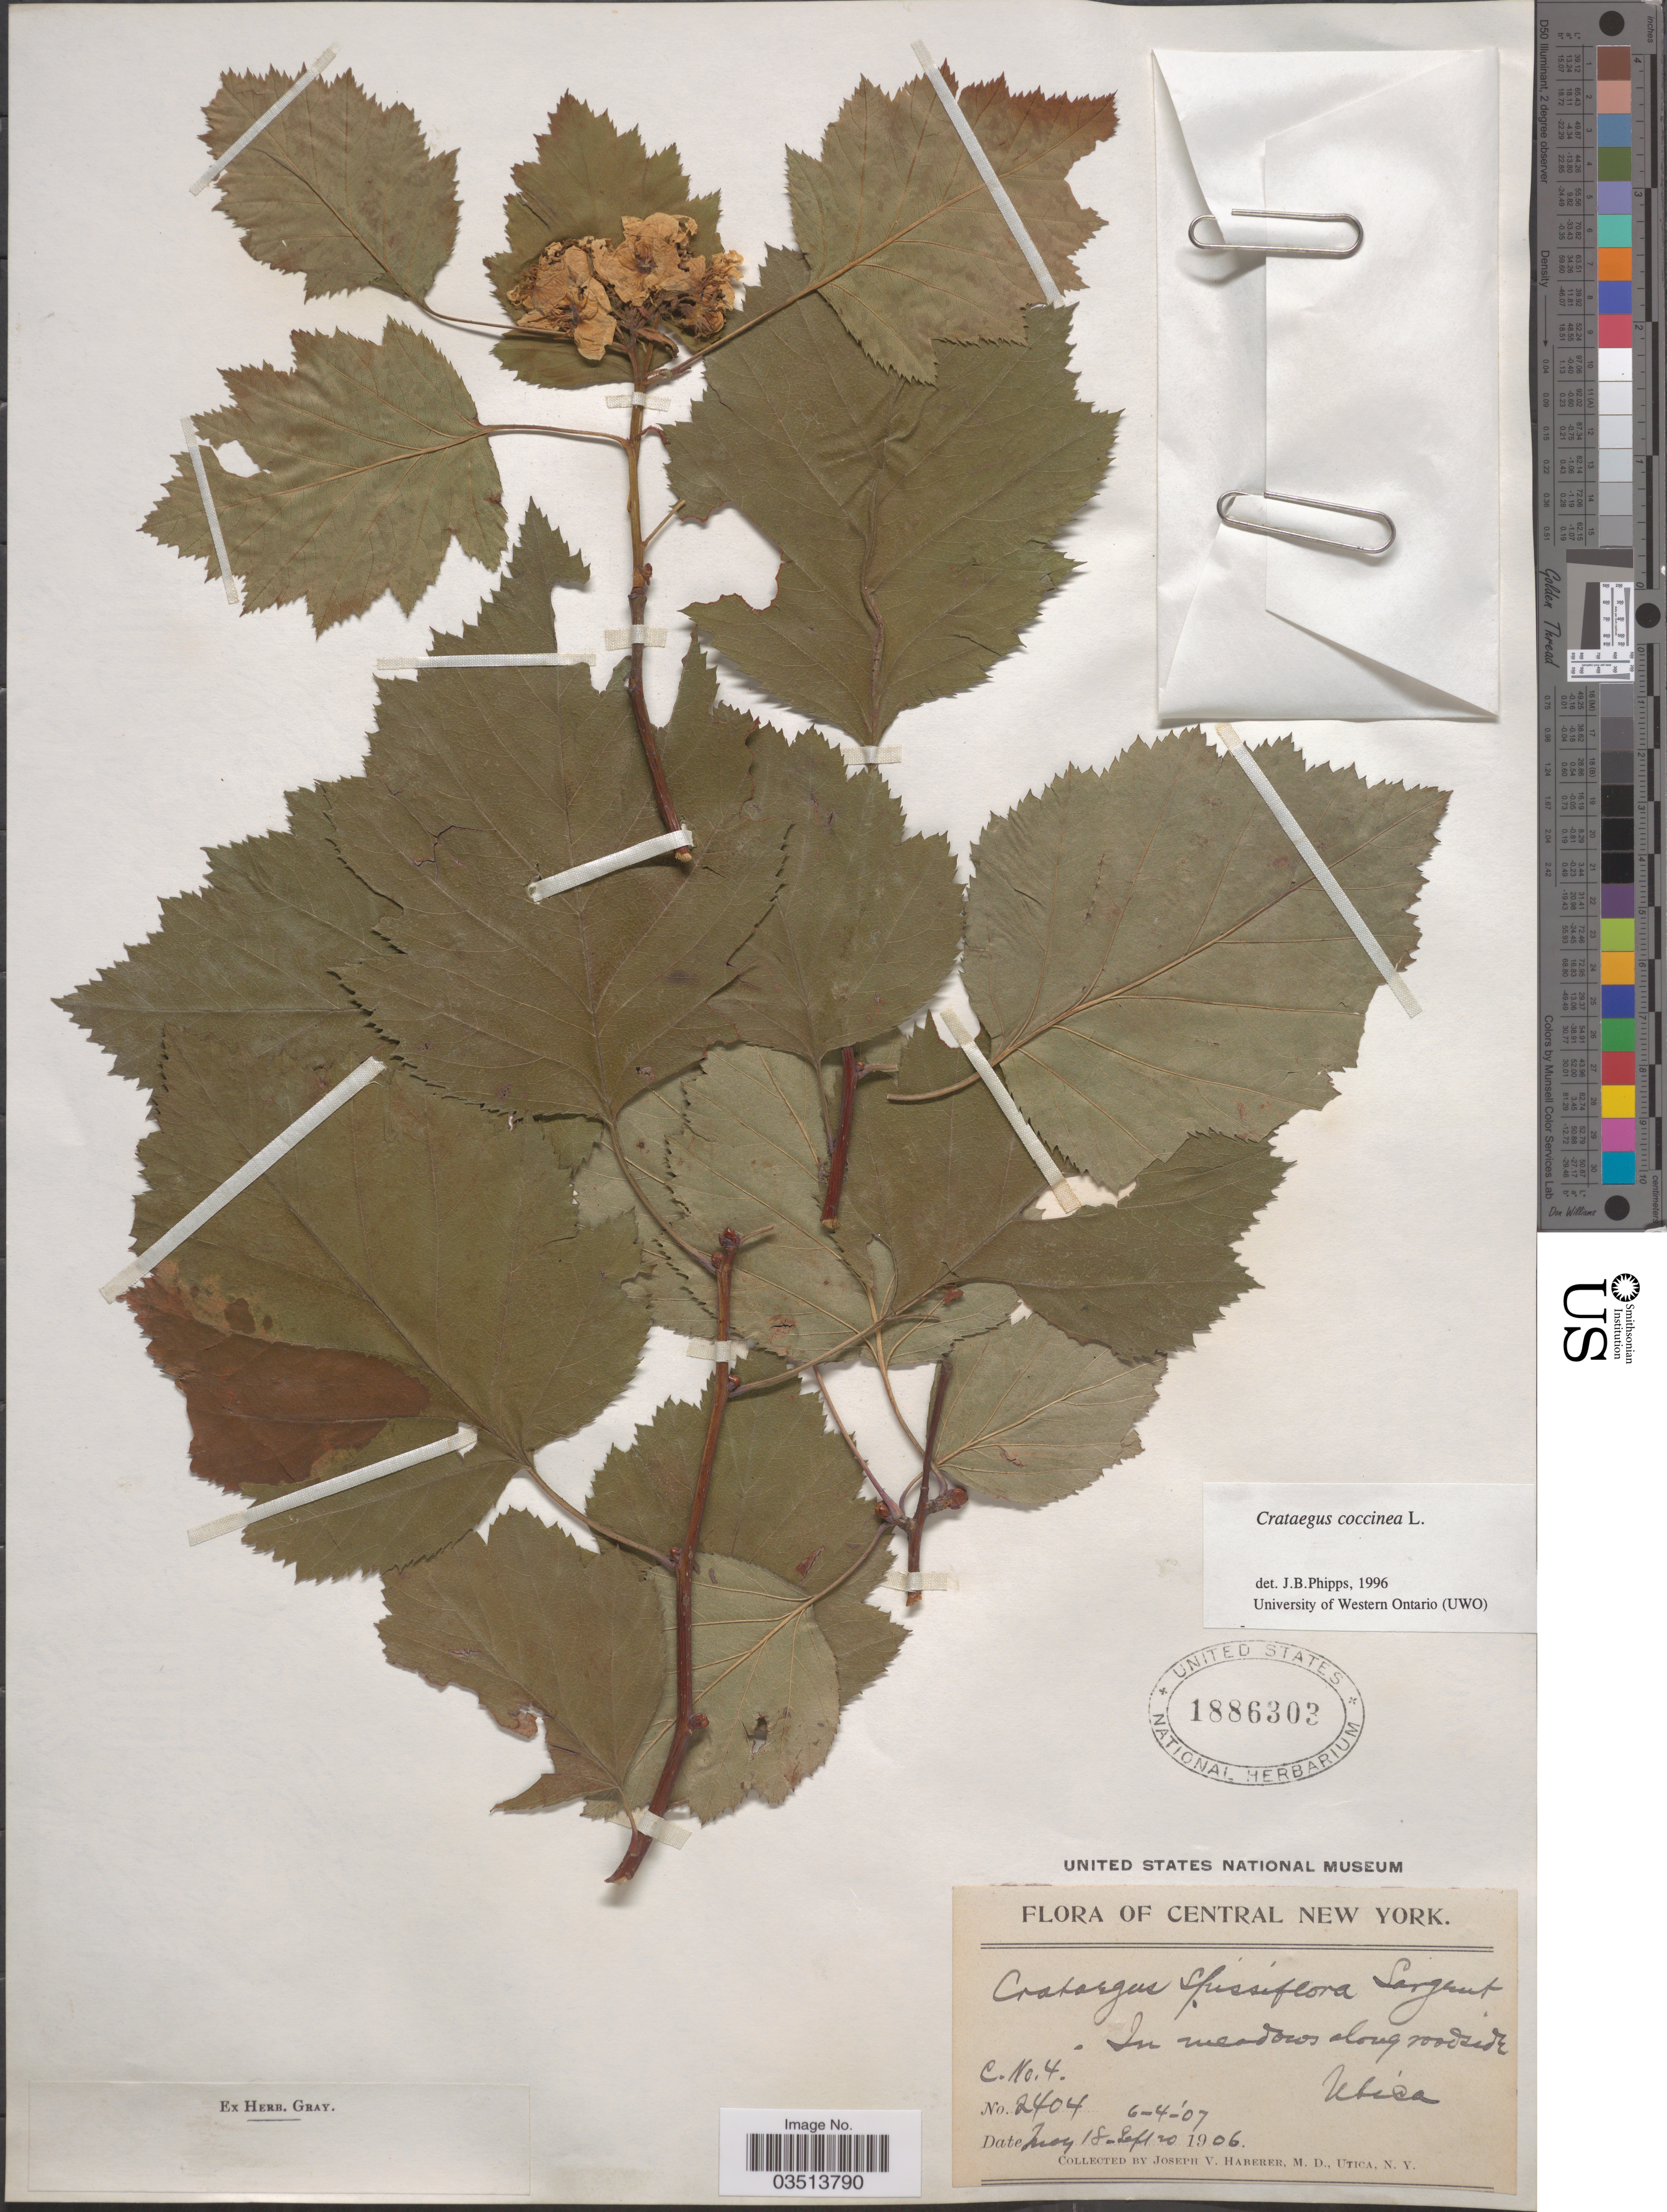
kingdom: Plantae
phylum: Tracheophyta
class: Magnoliopsida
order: Rosales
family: Rosaceae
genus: Crataegus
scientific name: Crataegus coccinea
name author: Ashe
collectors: J. V. Haberer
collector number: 2404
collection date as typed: Transcribed d/m/y: 4/6/7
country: United States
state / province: New York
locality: Central New York. Along roadside Utica.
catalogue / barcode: US 1886303